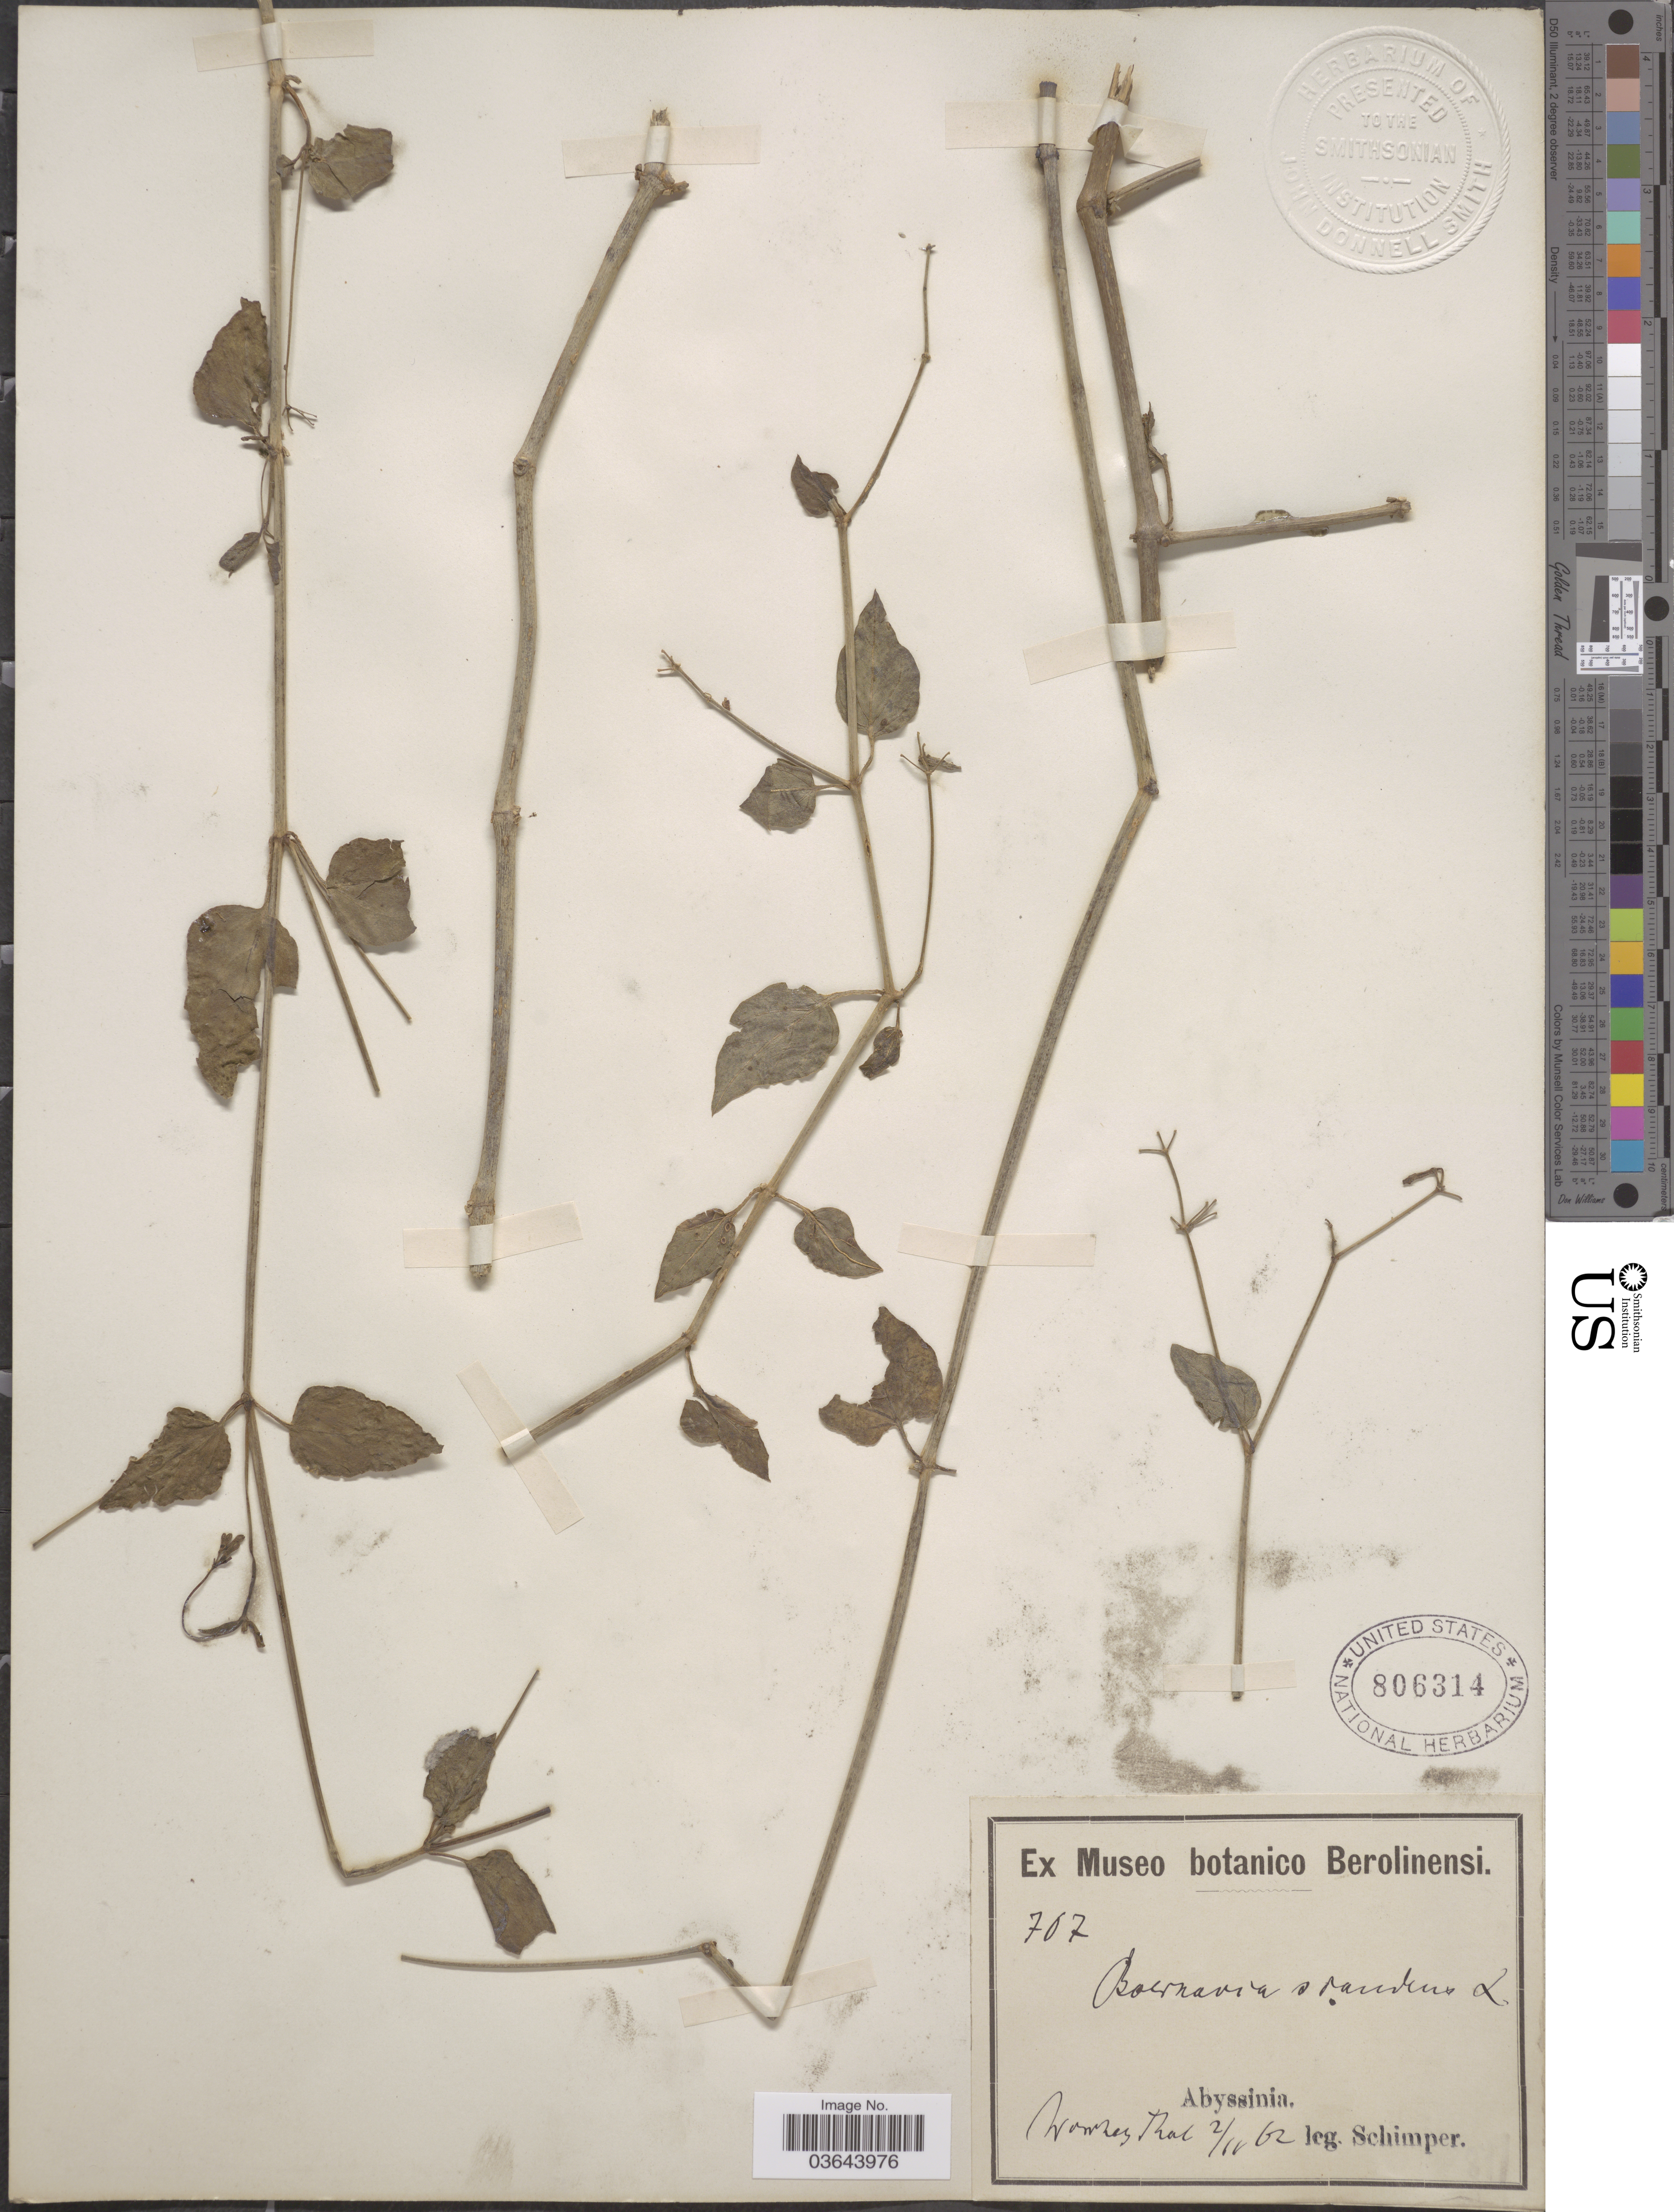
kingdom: Plantae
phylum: Tracheophyta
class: Magnoliopsida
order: Caryophyllales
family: Nyctaginaceae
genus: Boerhavia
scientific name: Boerhavia plumbaginea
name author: Cav.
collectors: -. Schimper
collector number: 767*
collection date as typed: Transcribed d/m/y: 2/11/62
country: Ethiopia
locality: Abyssinia. Womley Thal. [interpreted]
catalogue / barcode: US 806314